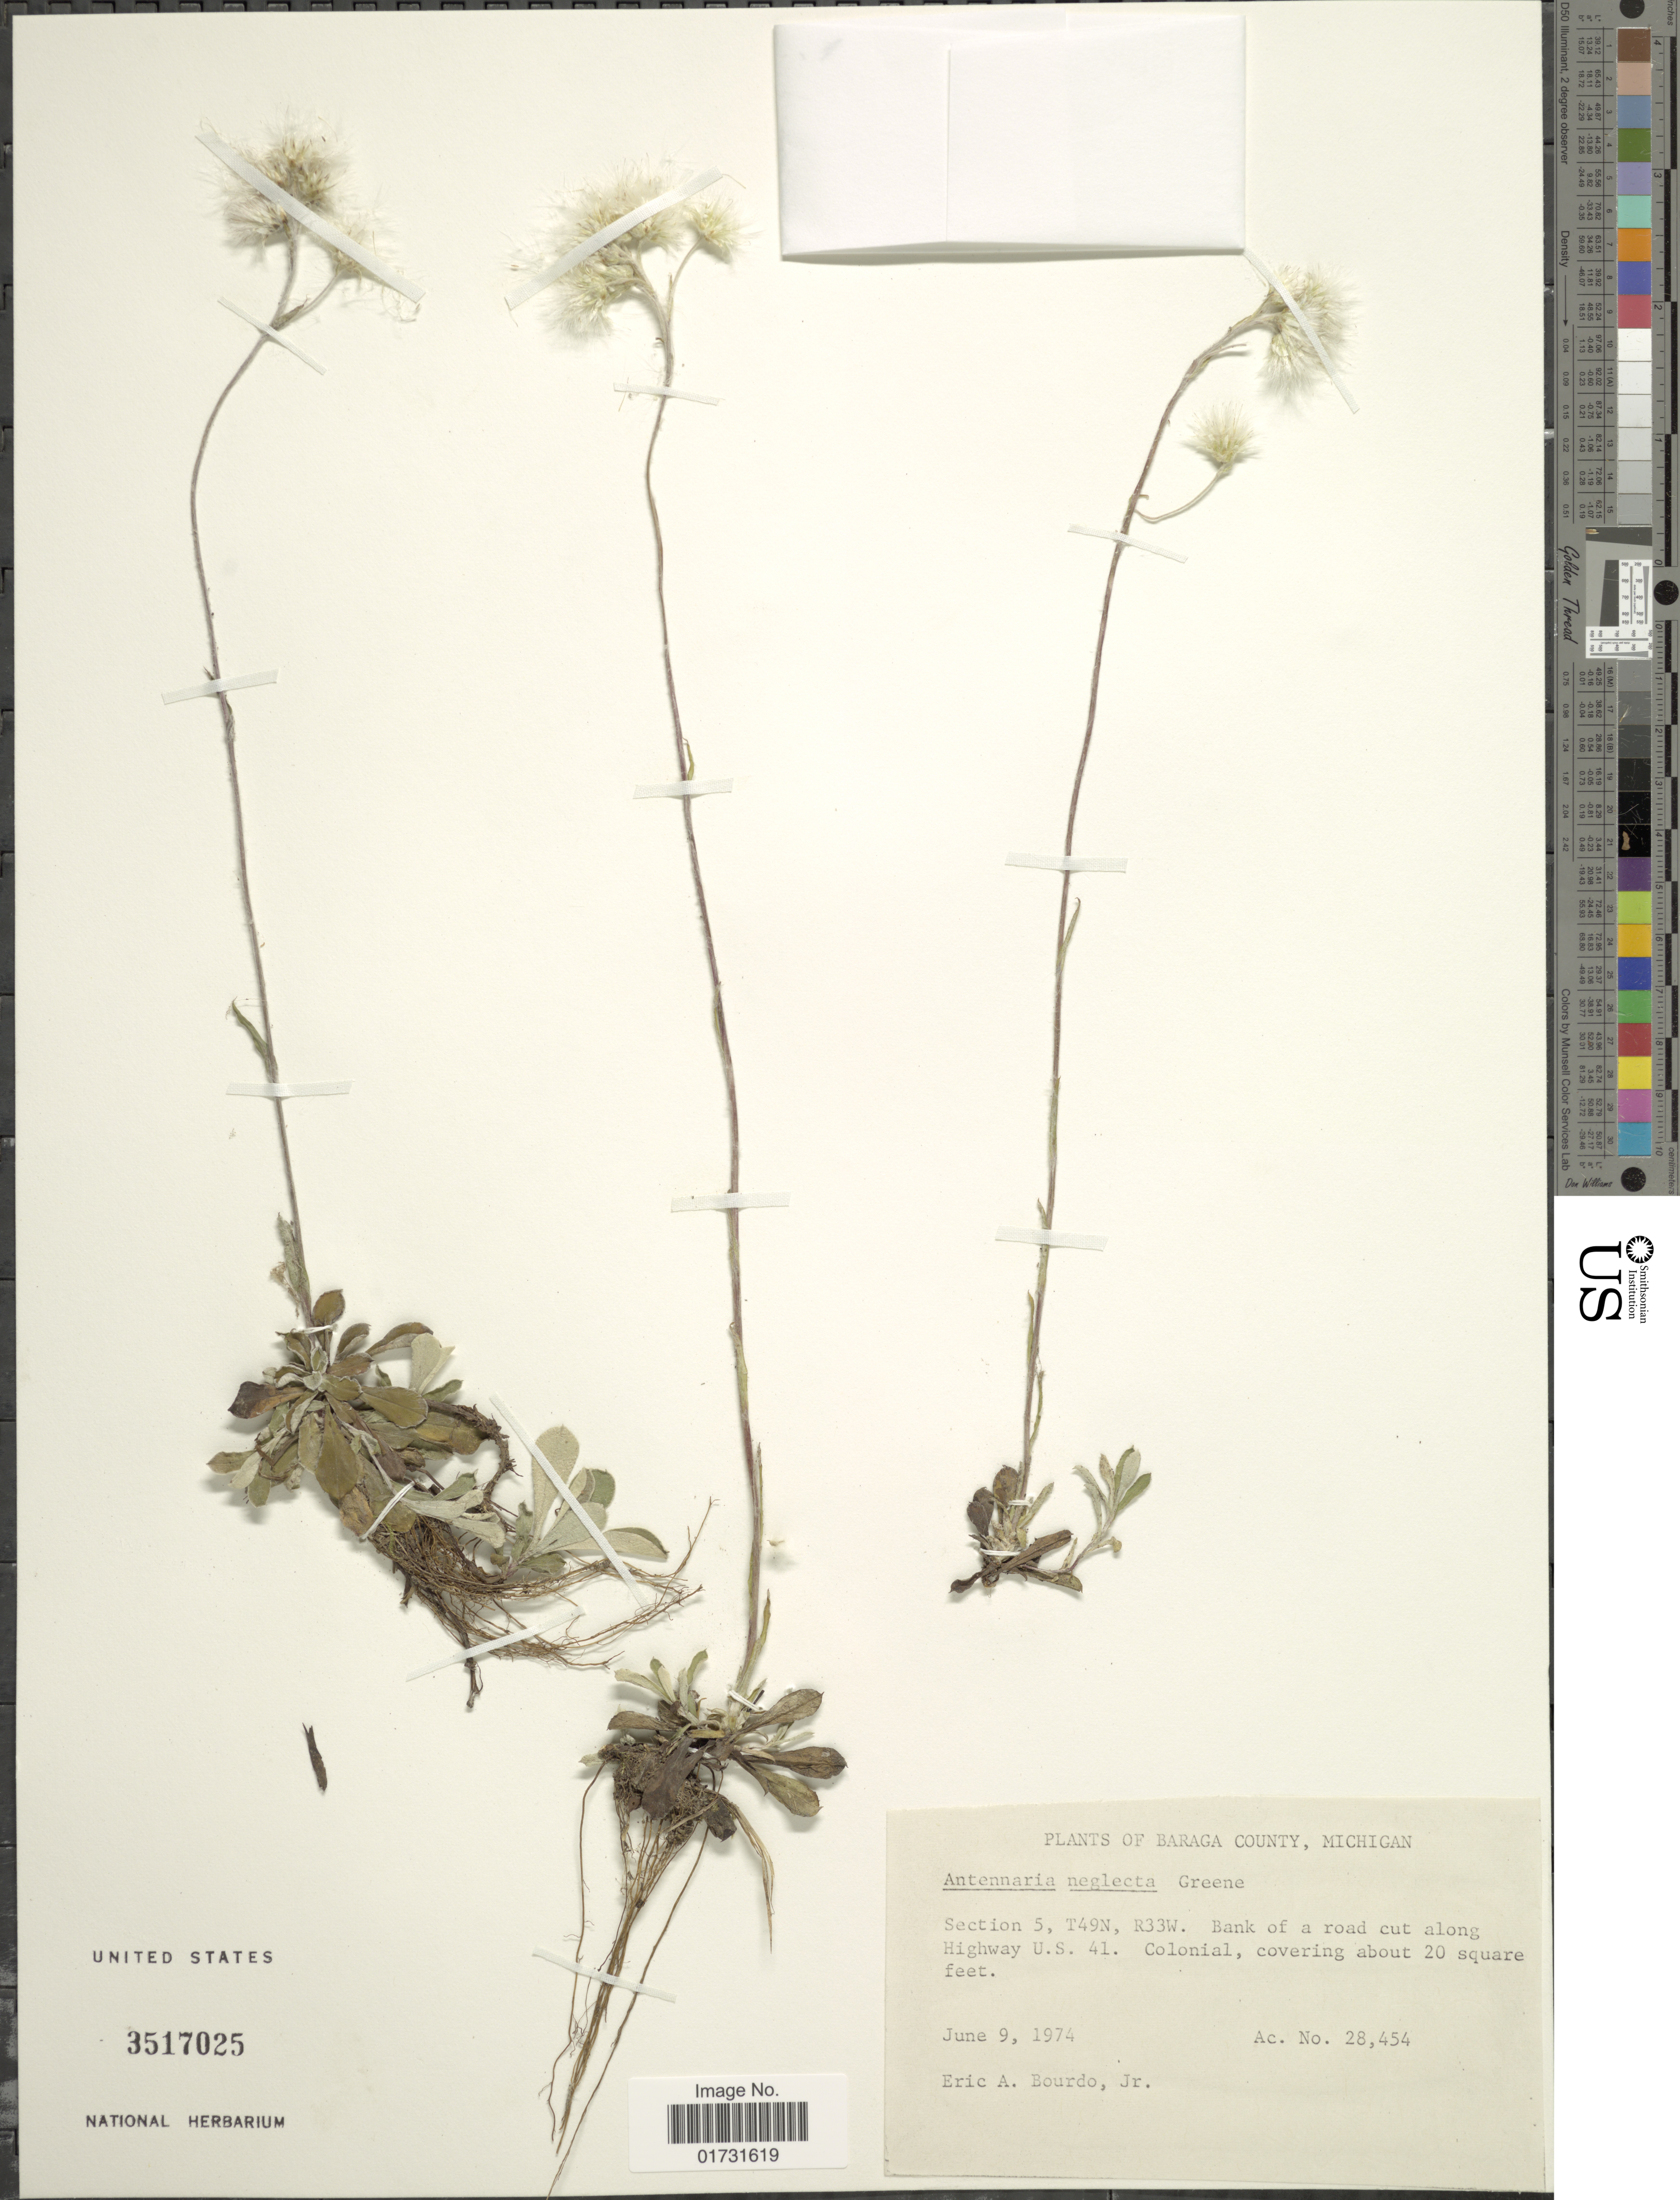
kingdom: Plantae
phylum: Tracheophyta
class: Magnoliopsida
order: Asterales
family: Asteraceae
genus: Antennaria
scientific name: Antennaria neglecta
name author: Greene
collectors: E. Bourdo Jr.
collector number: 28454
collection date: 1974-06-09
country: United States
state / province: Michigan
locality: Baraga County. Section 5, T49N, R33W. along Highway U.S. 41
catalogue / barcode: US 3517025